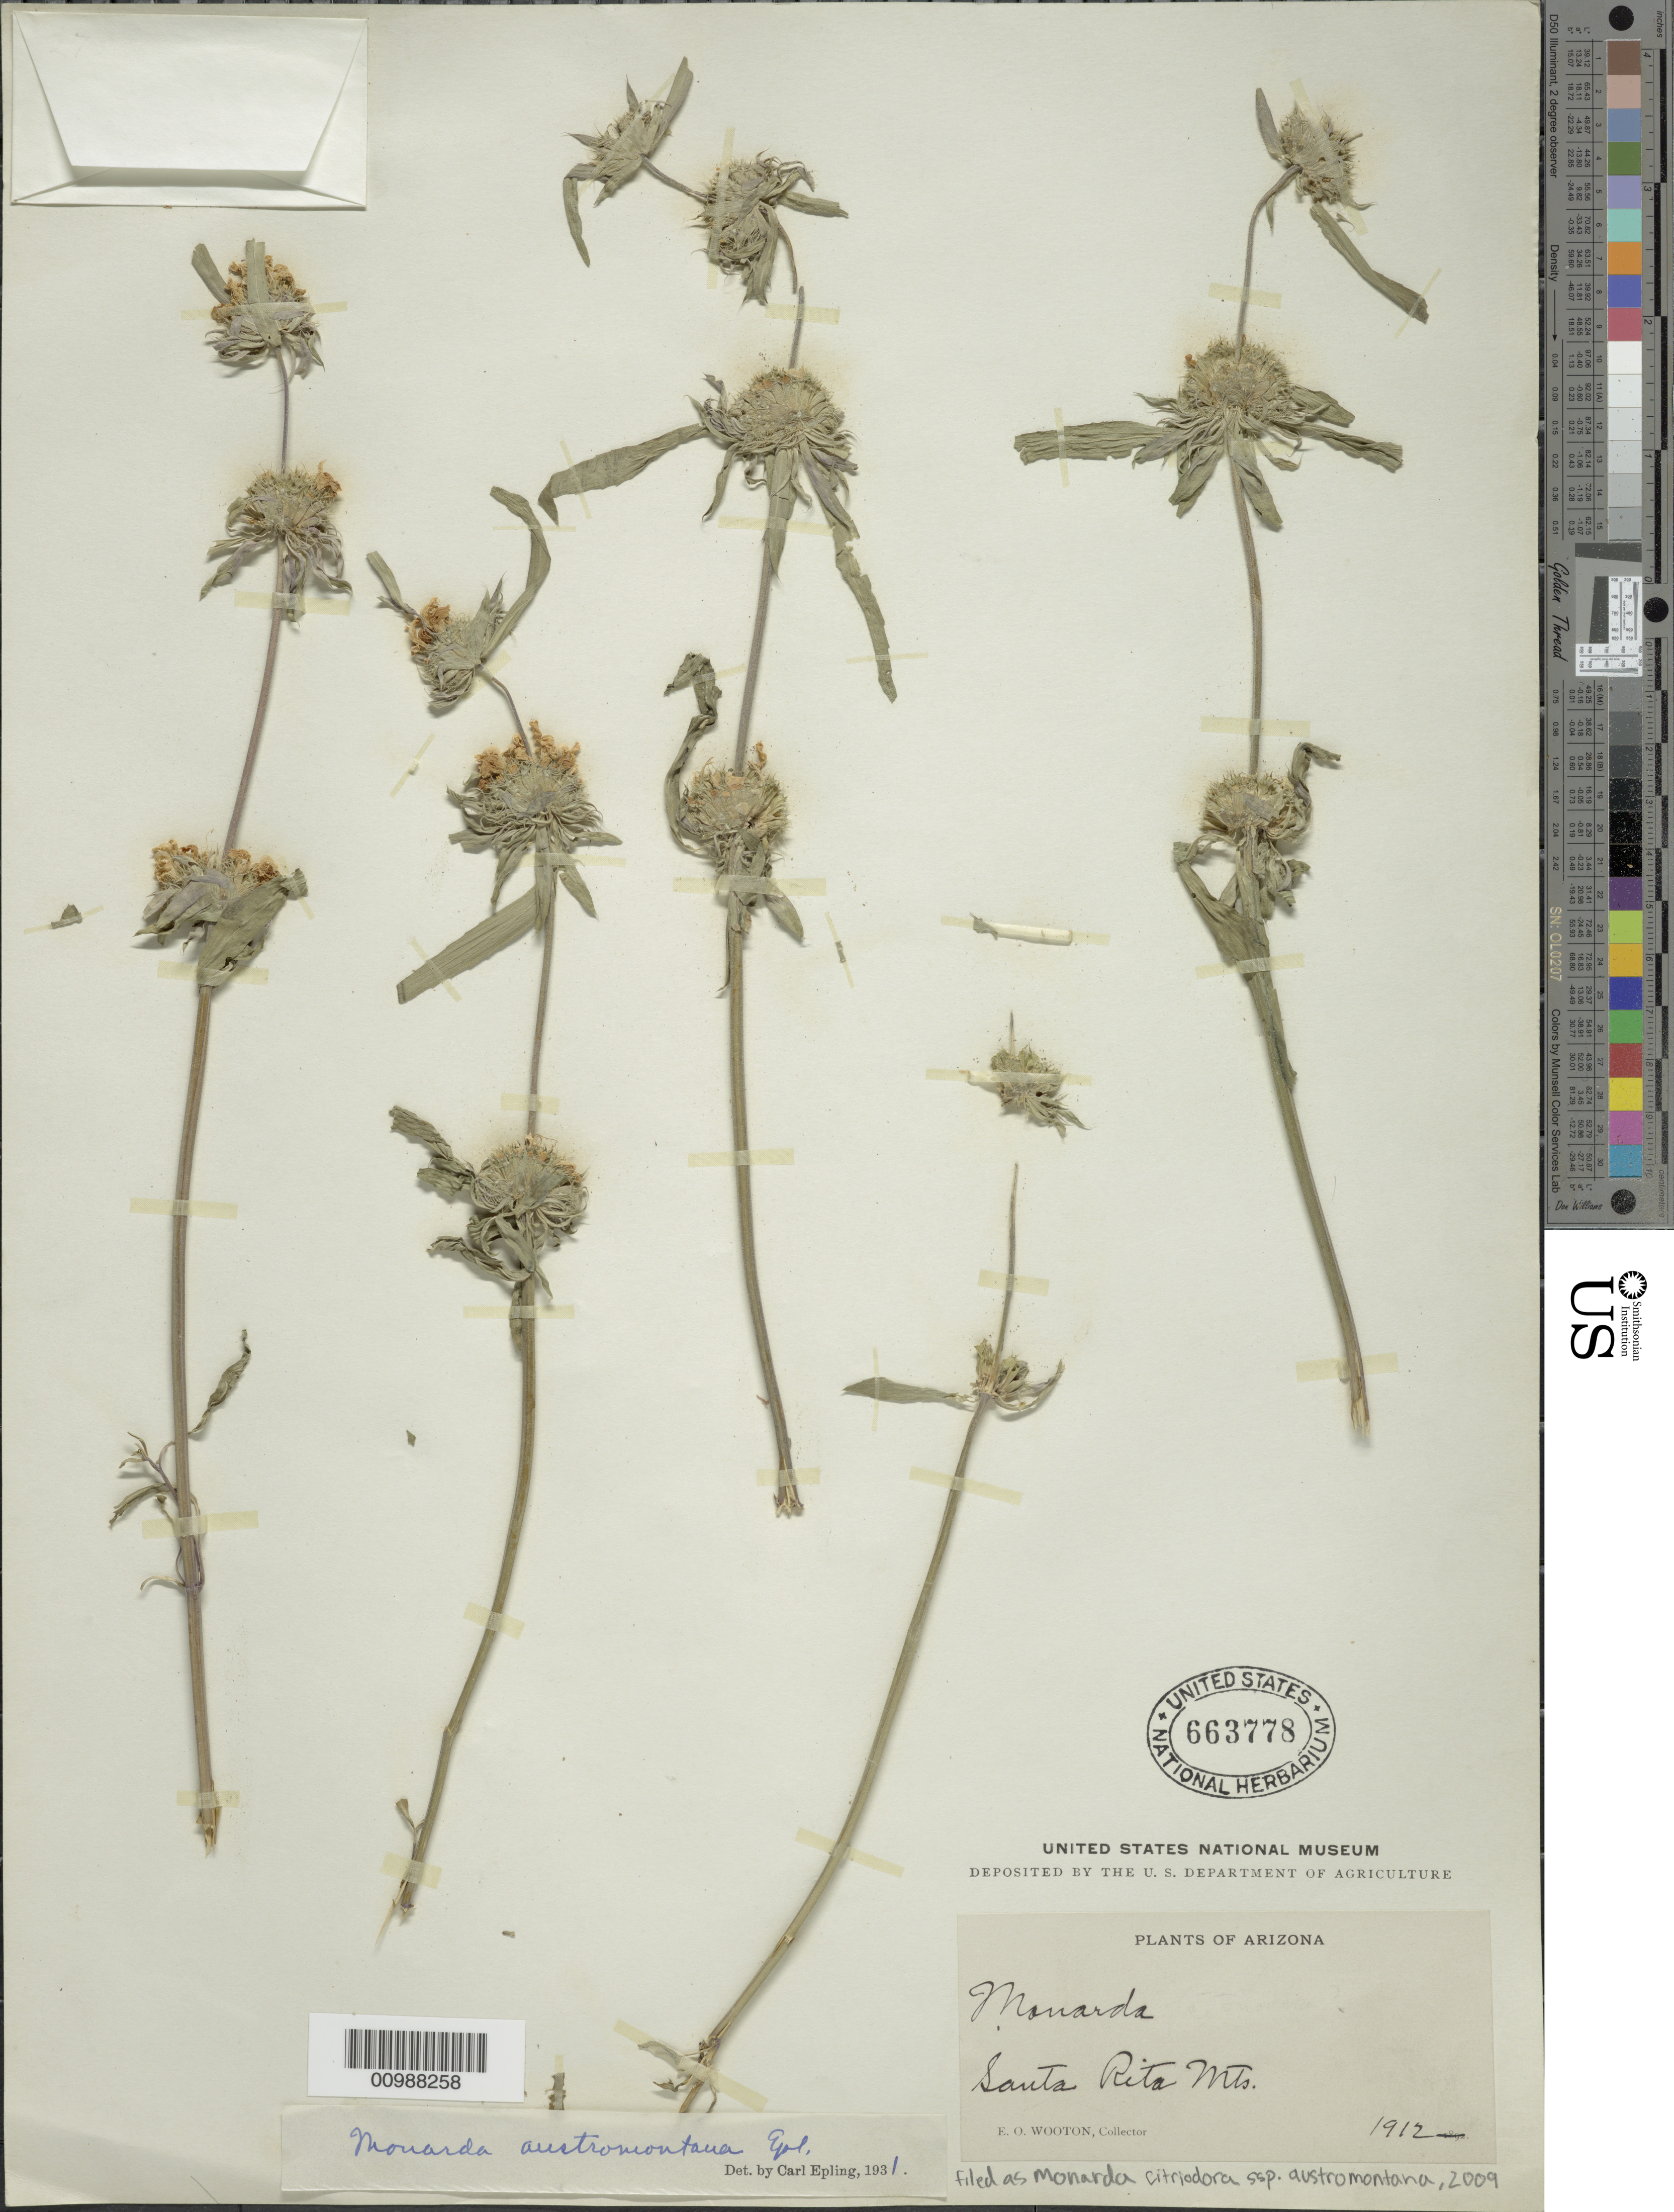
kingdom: Plantae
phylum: Tracheophyta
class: Magnoliopsida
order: Lamiales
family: Lamiaceae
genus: Monarda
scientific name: Monarda citriodora subsp. austromontana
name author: (Epling) Scora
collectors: E. O. Wooton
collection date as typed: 1912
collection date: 1912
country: United States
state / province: Arizona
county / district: Santa Cruz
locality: Santa Rita Mountains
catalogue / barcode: US 663778